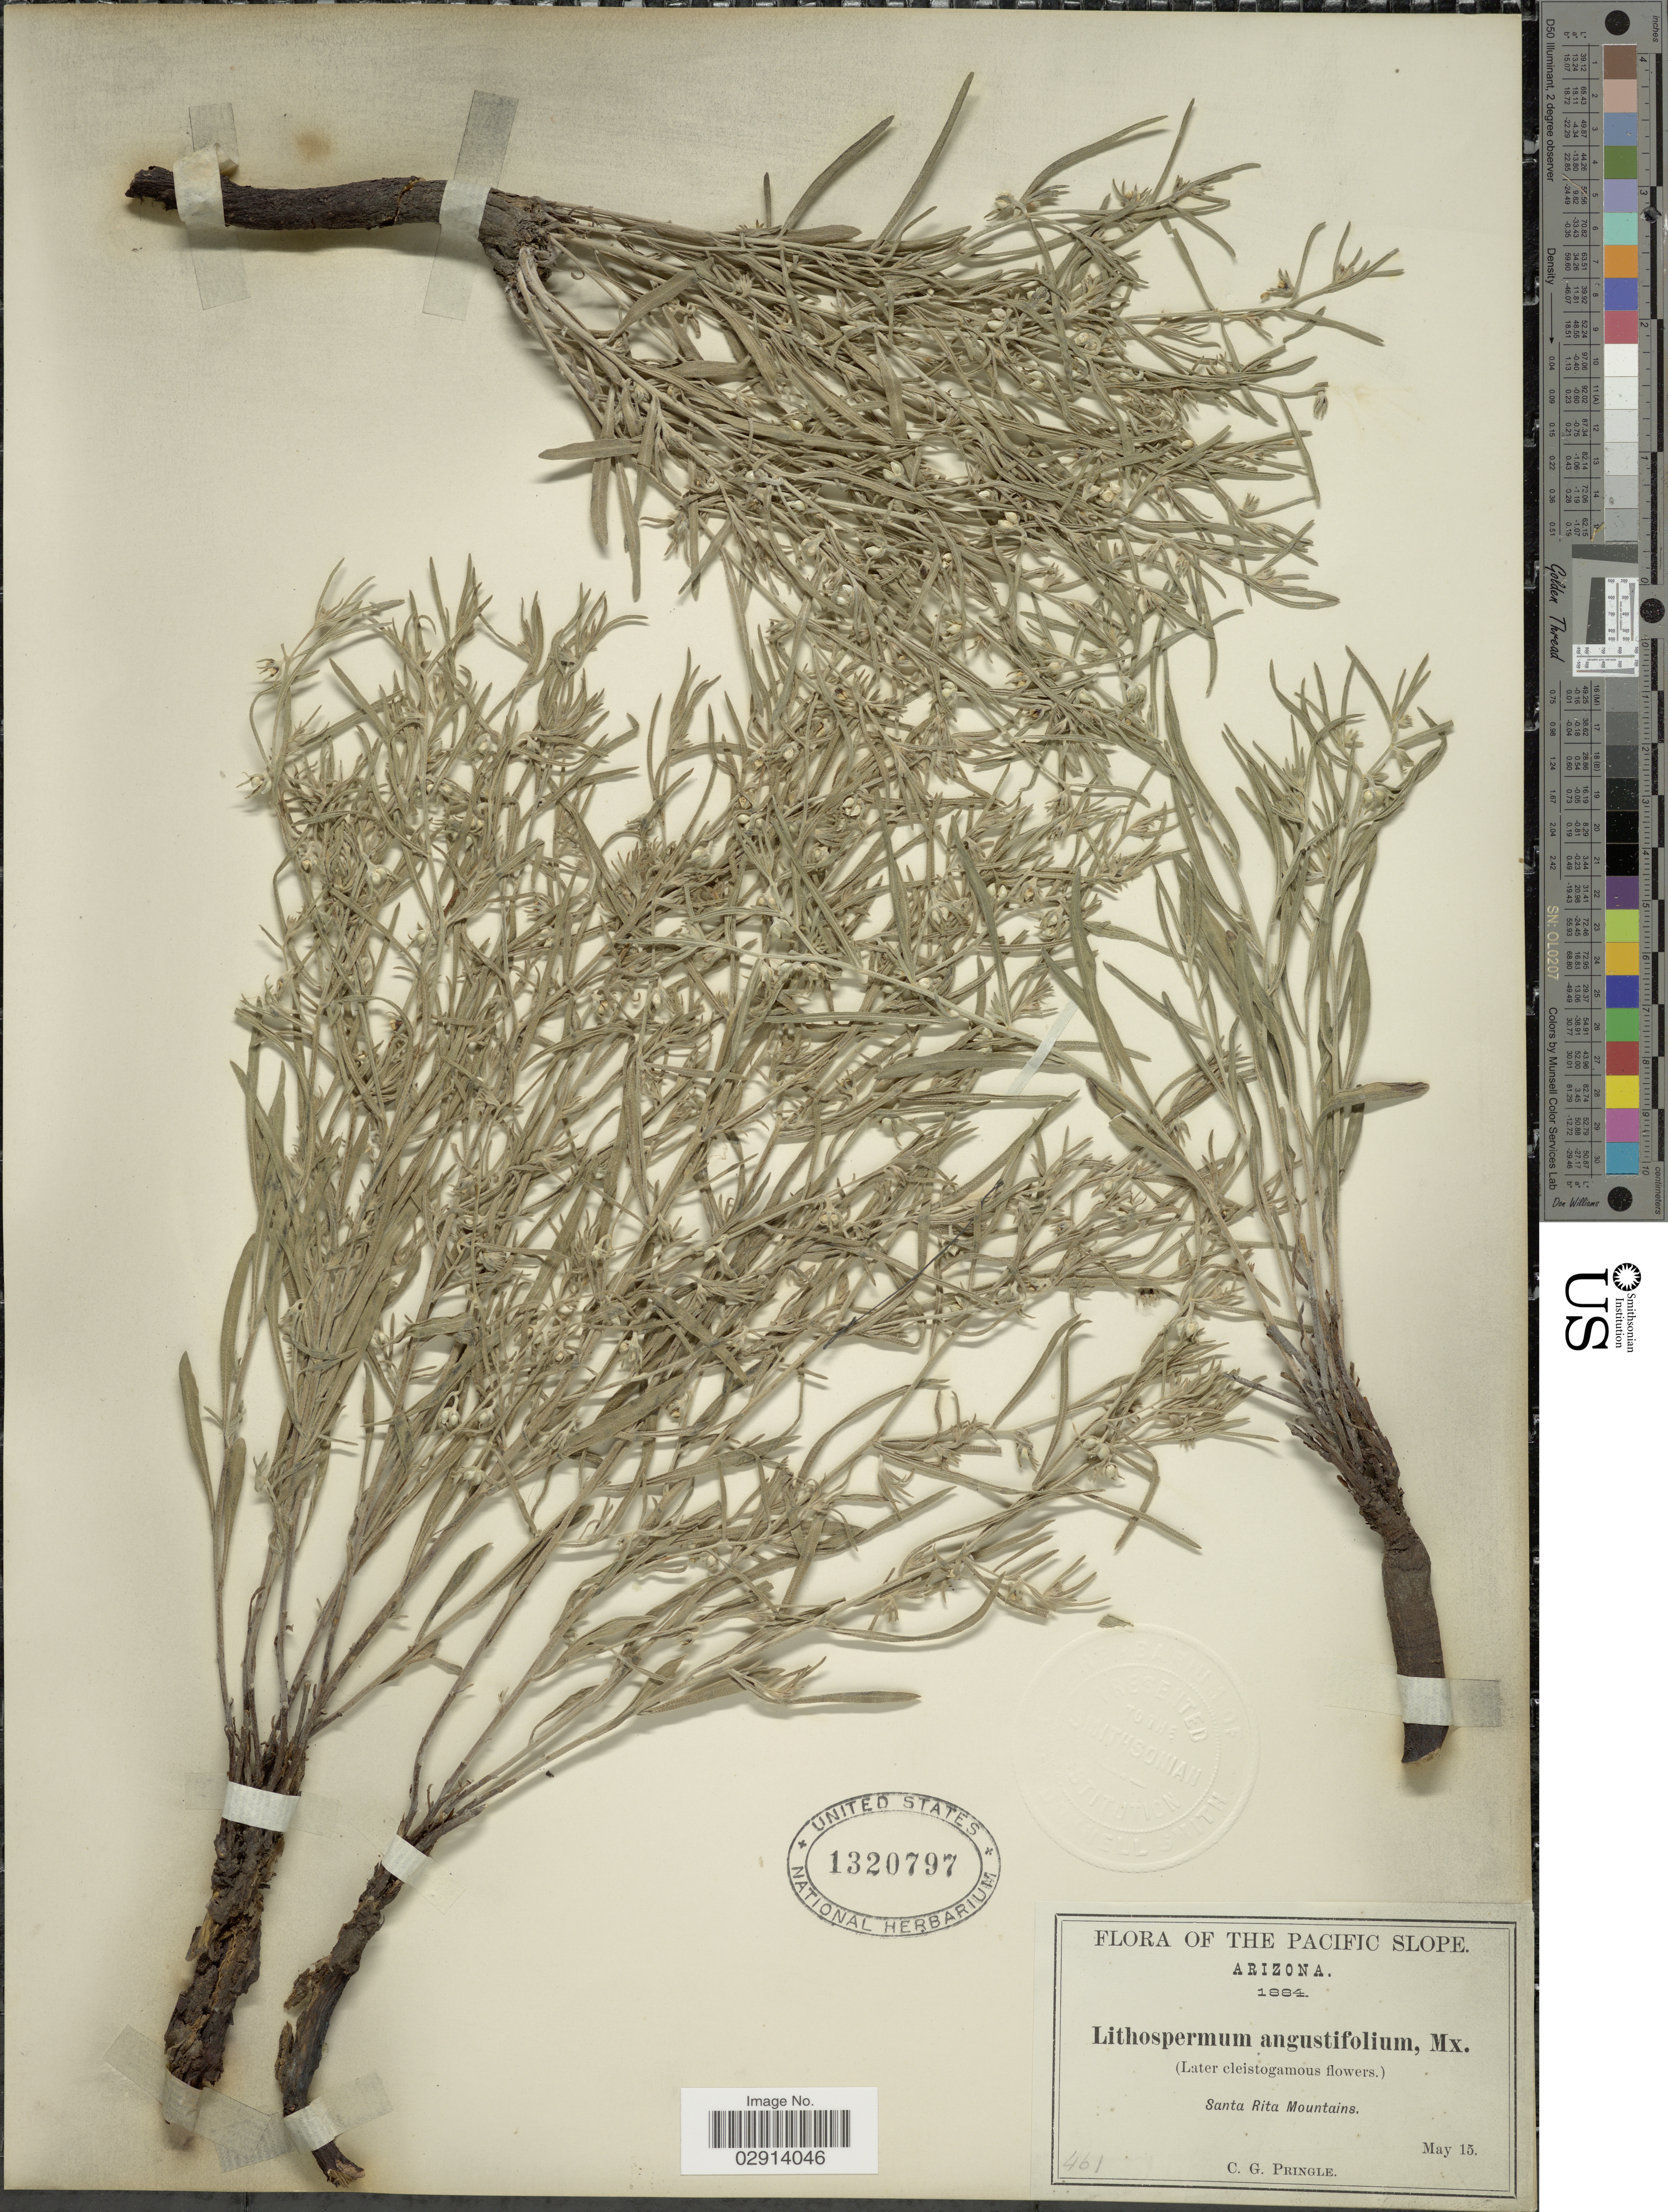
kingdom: Plantae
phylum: Tracheophyta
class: Magnoliopsida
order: Boraginales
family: Boraginaceae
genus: Lithospermum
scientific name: Lithospermum incisum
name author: Lehm.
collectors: C. G. Pringle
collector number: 461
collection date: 1884-05-15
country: United States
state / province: Arizona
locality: Pacific Slope. Santa Rita Mountains.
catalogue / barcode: US 1320797